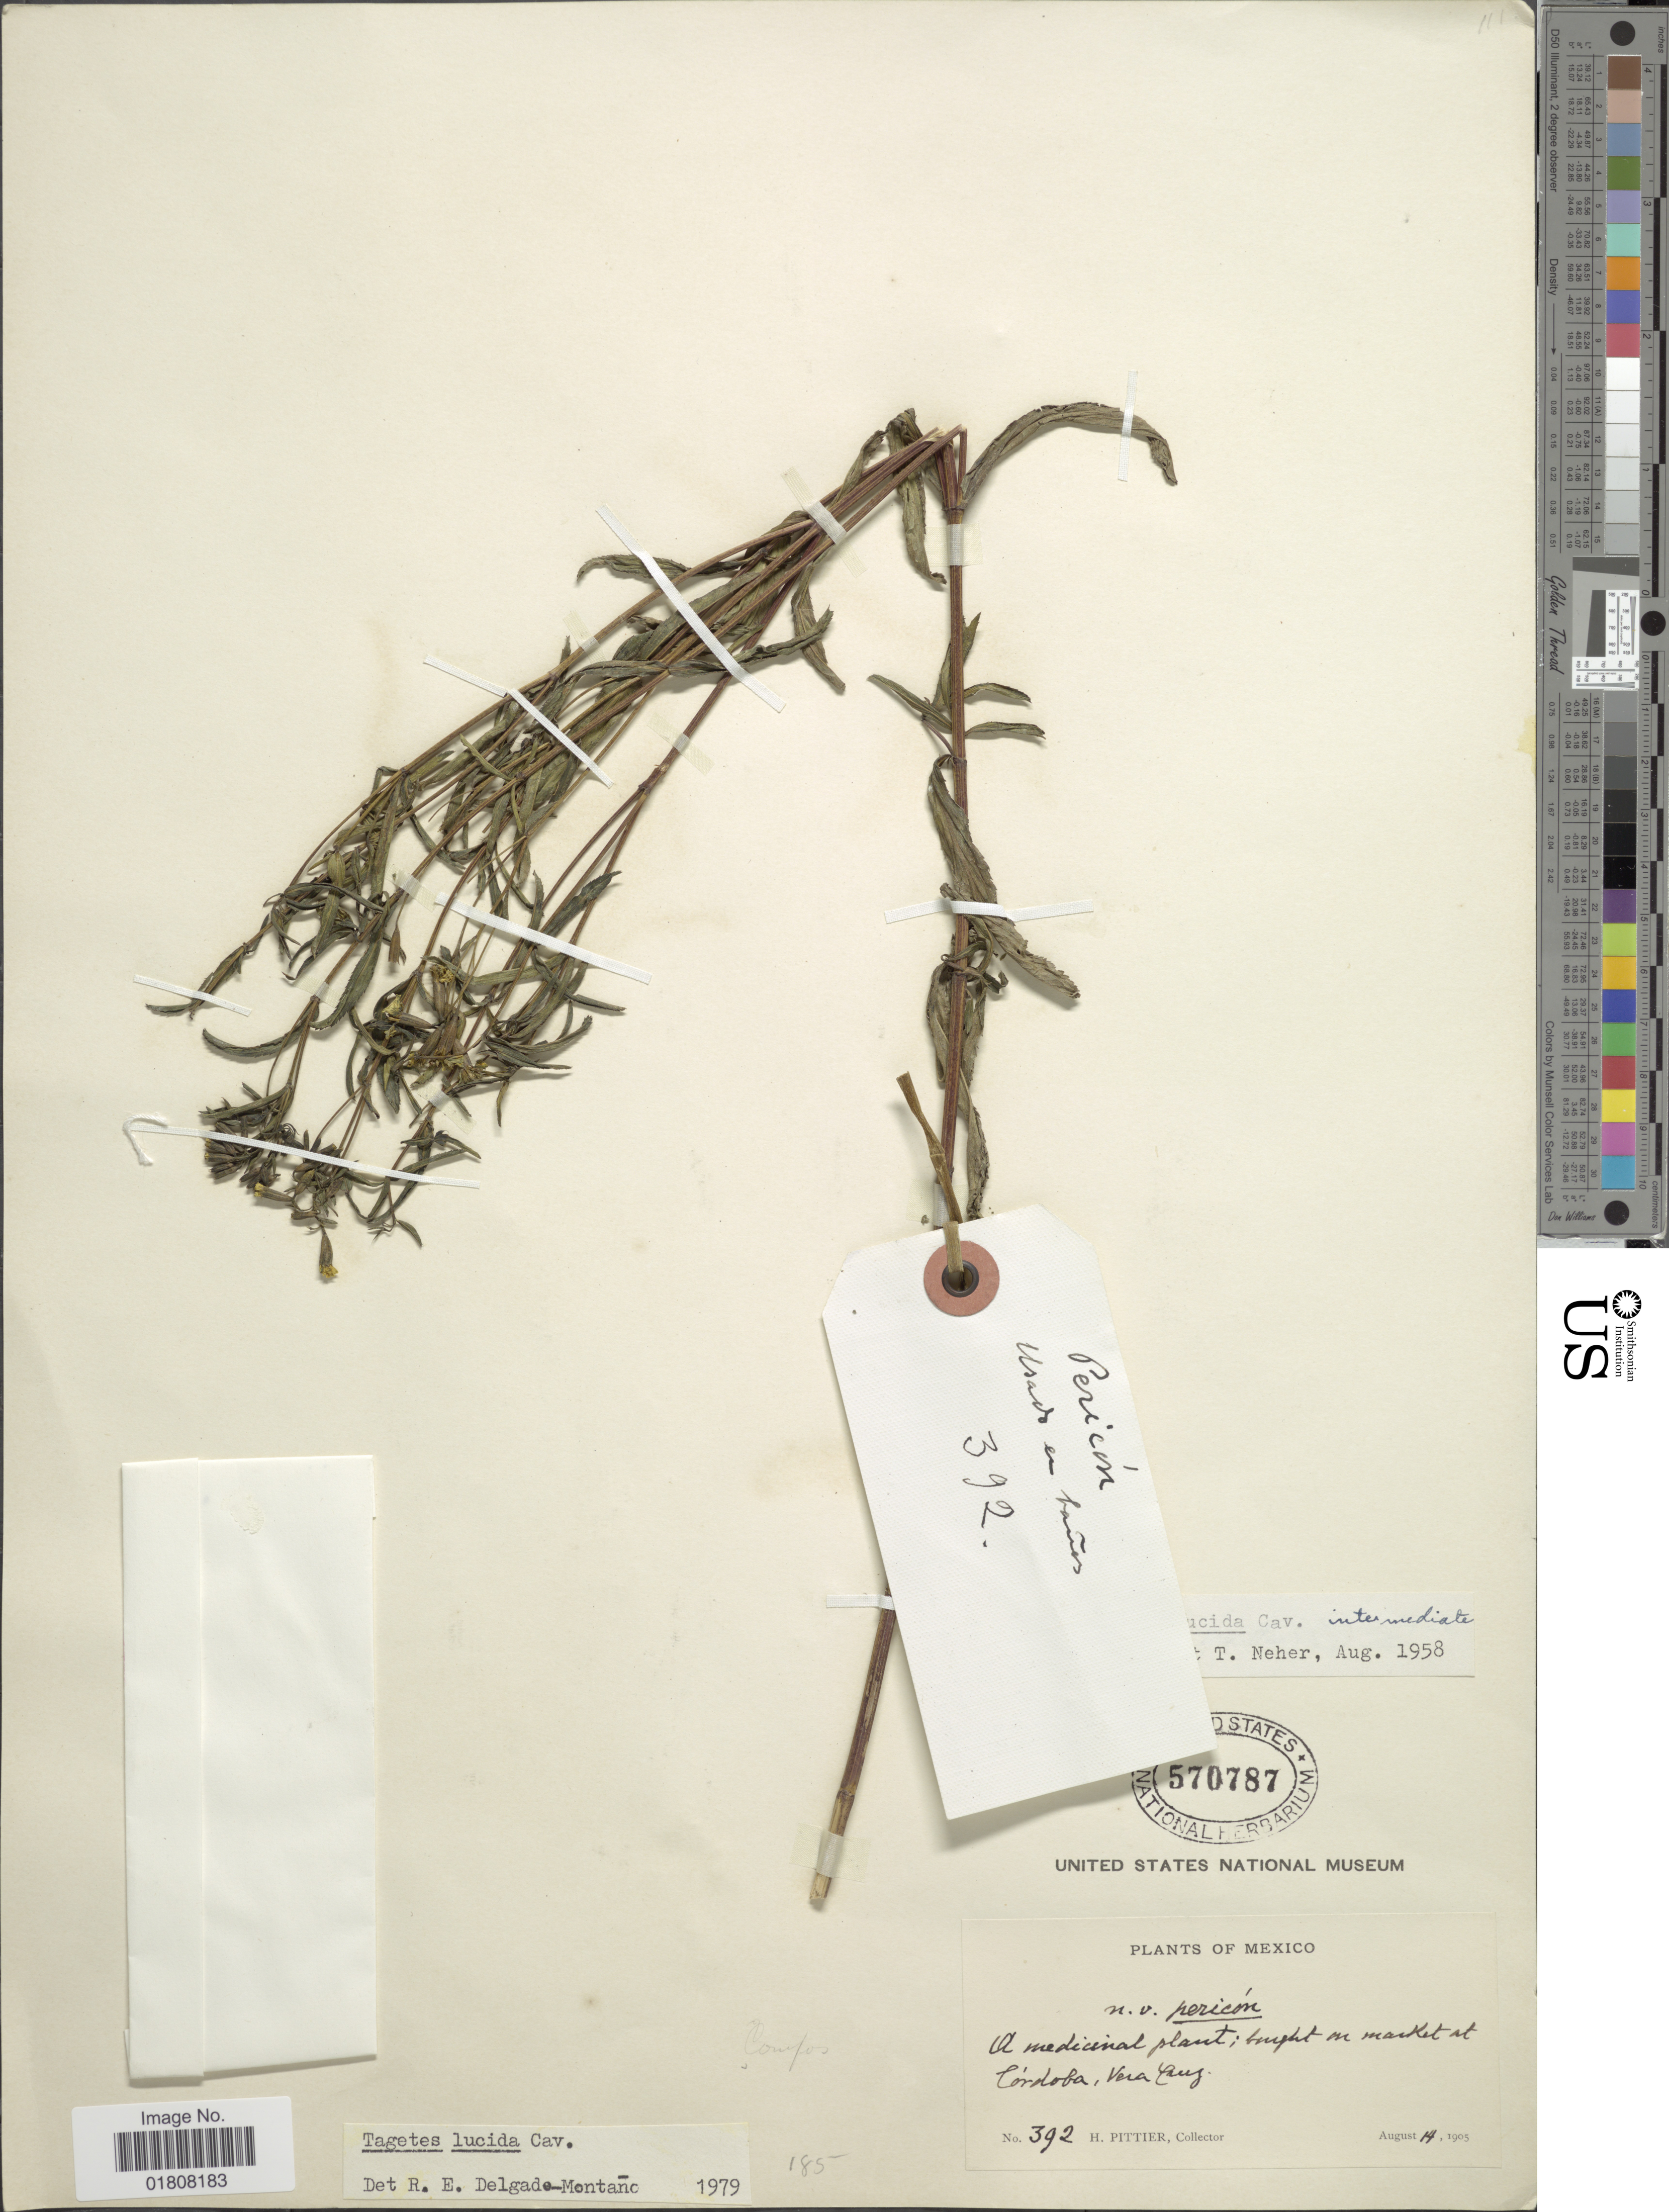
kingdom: Plantae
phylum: Tracheophyta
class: Magnoliopsida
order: Asterales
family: Asteraceae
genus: Tagetes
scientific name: Tagetes lucida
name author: Cav.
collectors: H. F. Pittier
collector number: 392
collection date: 1905-08-14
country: Mexico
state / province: Veracruz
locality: Cordoba, Vera Cruz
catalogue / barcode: US 570787